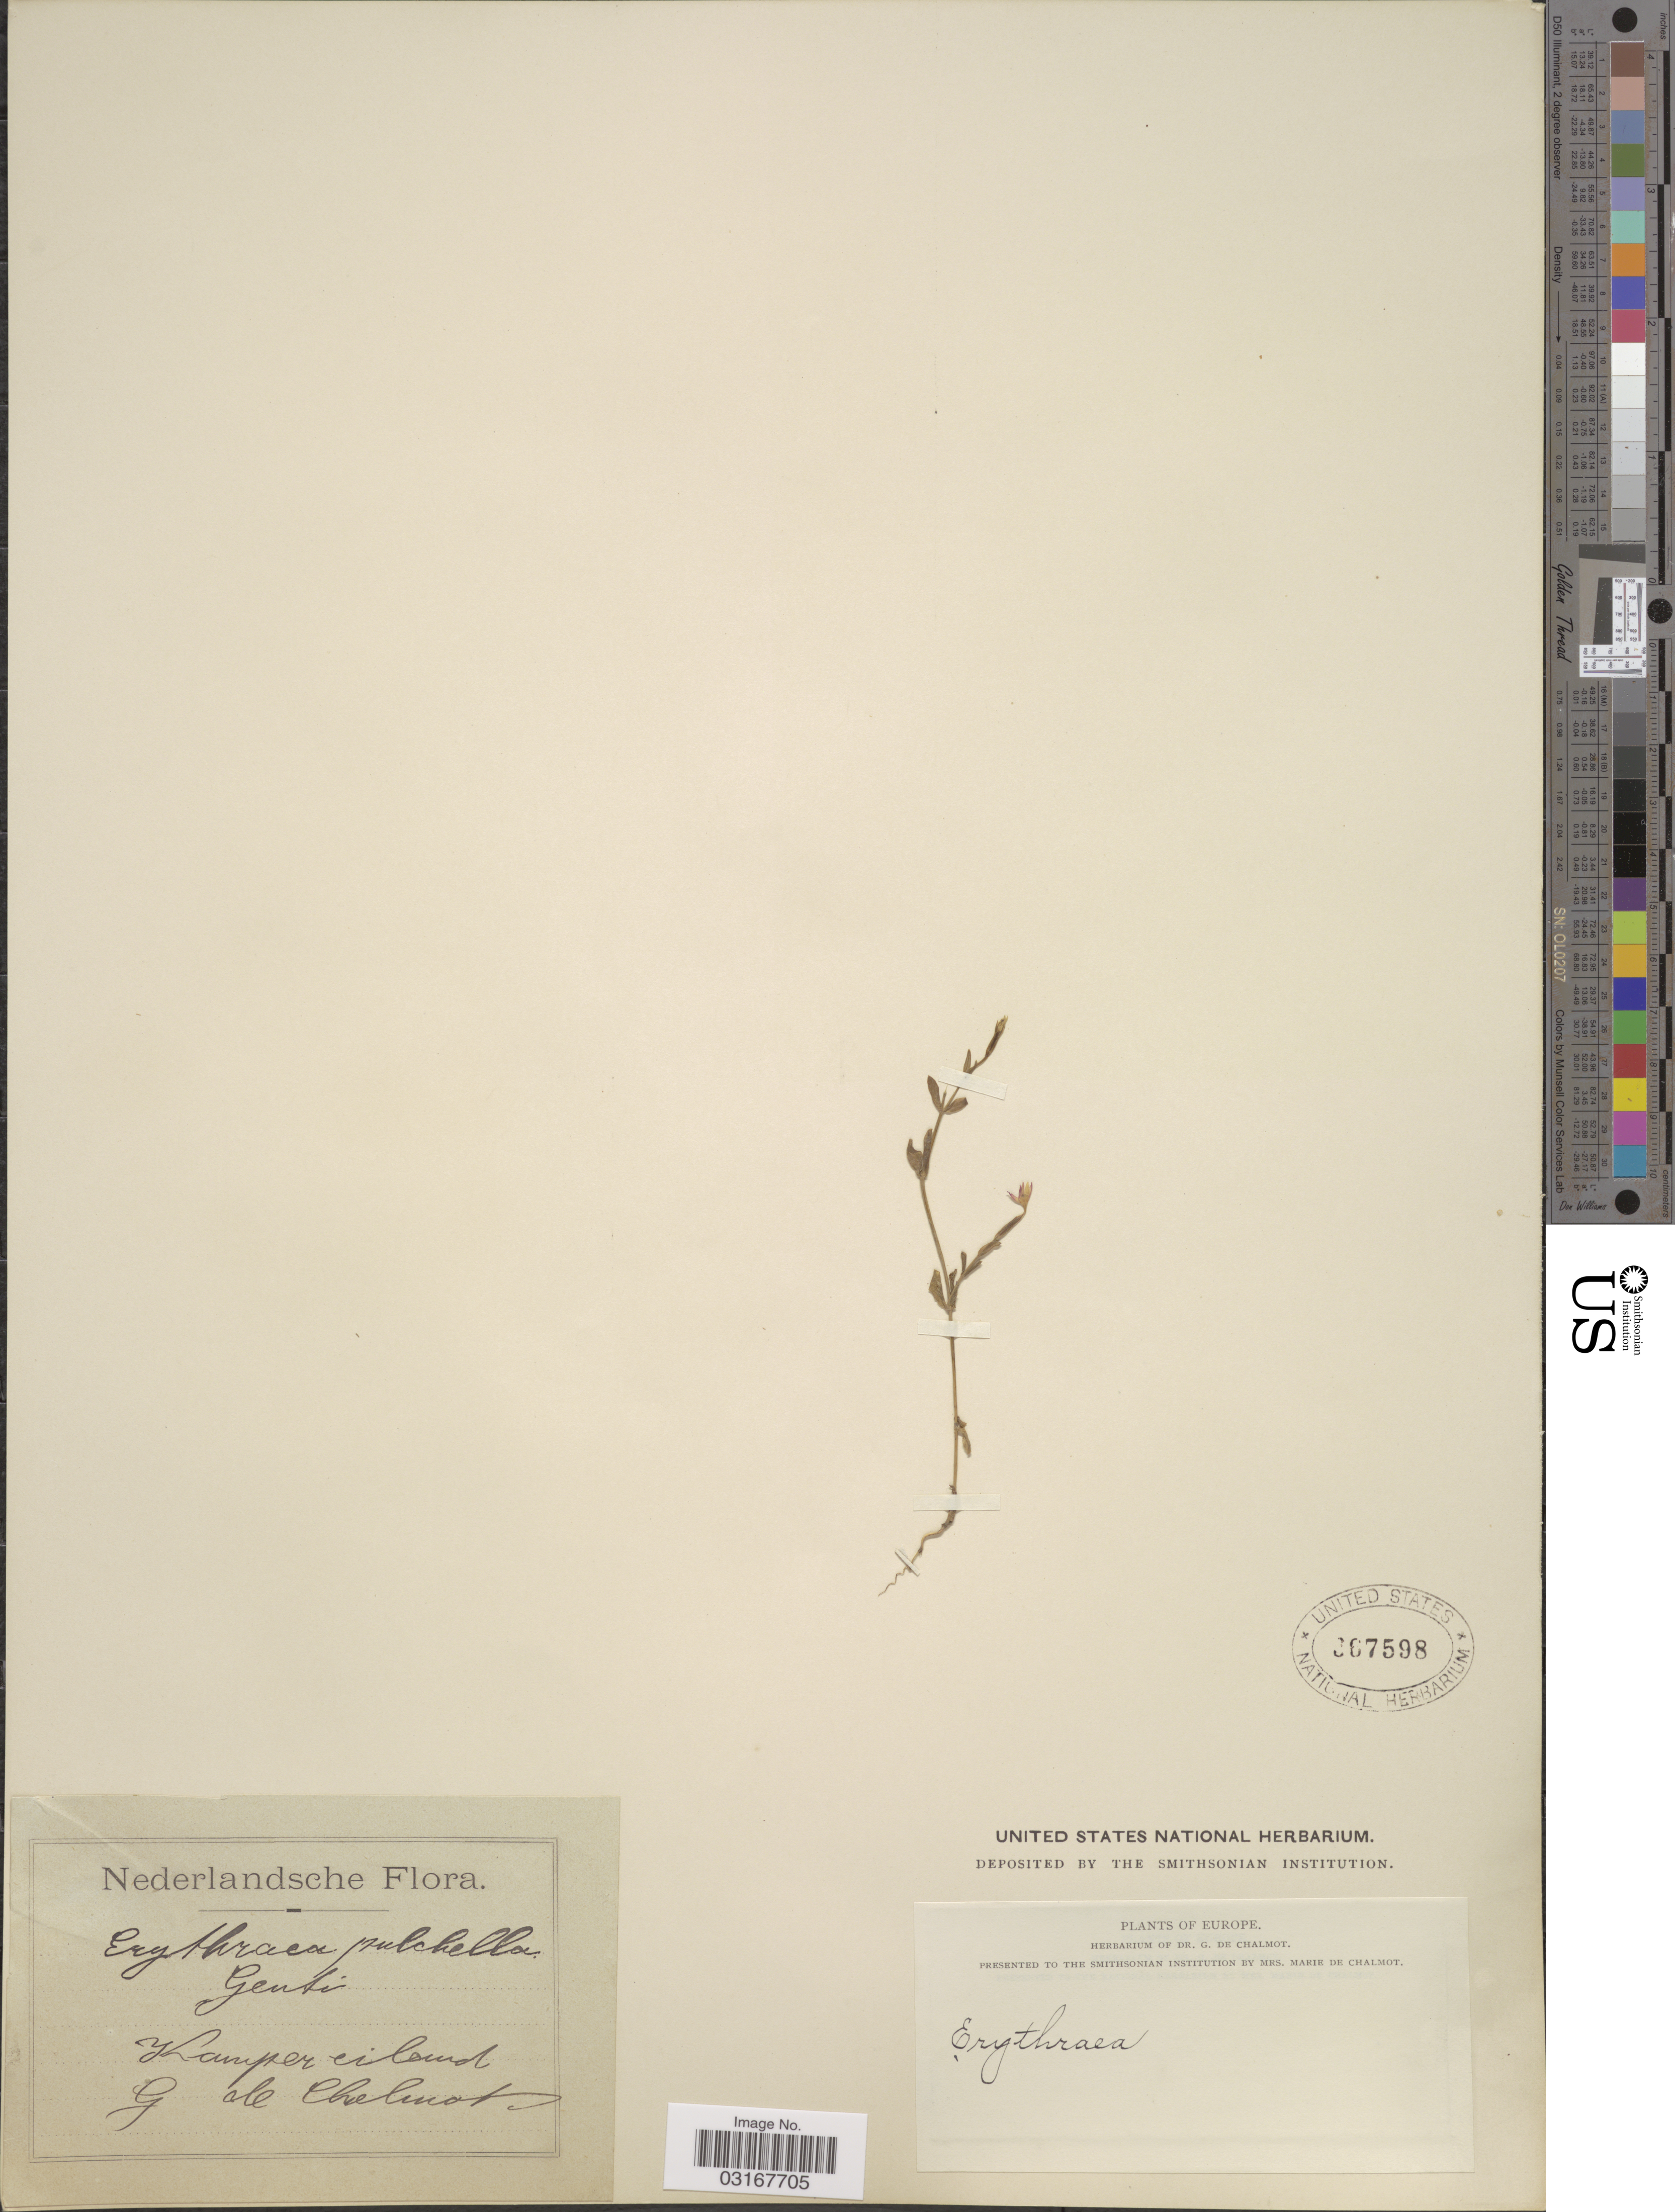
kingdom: Plantae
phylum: Tracheophyta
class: Magnoliopsida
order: Gentianales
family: Gentianaceae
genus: Centaurium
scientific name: Centaurium pulchellum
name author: (Sw.) Druce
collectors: G. de Chalmot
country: Netherlands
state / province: Overijssel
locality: Kamper eiland.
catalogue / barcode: US 367598